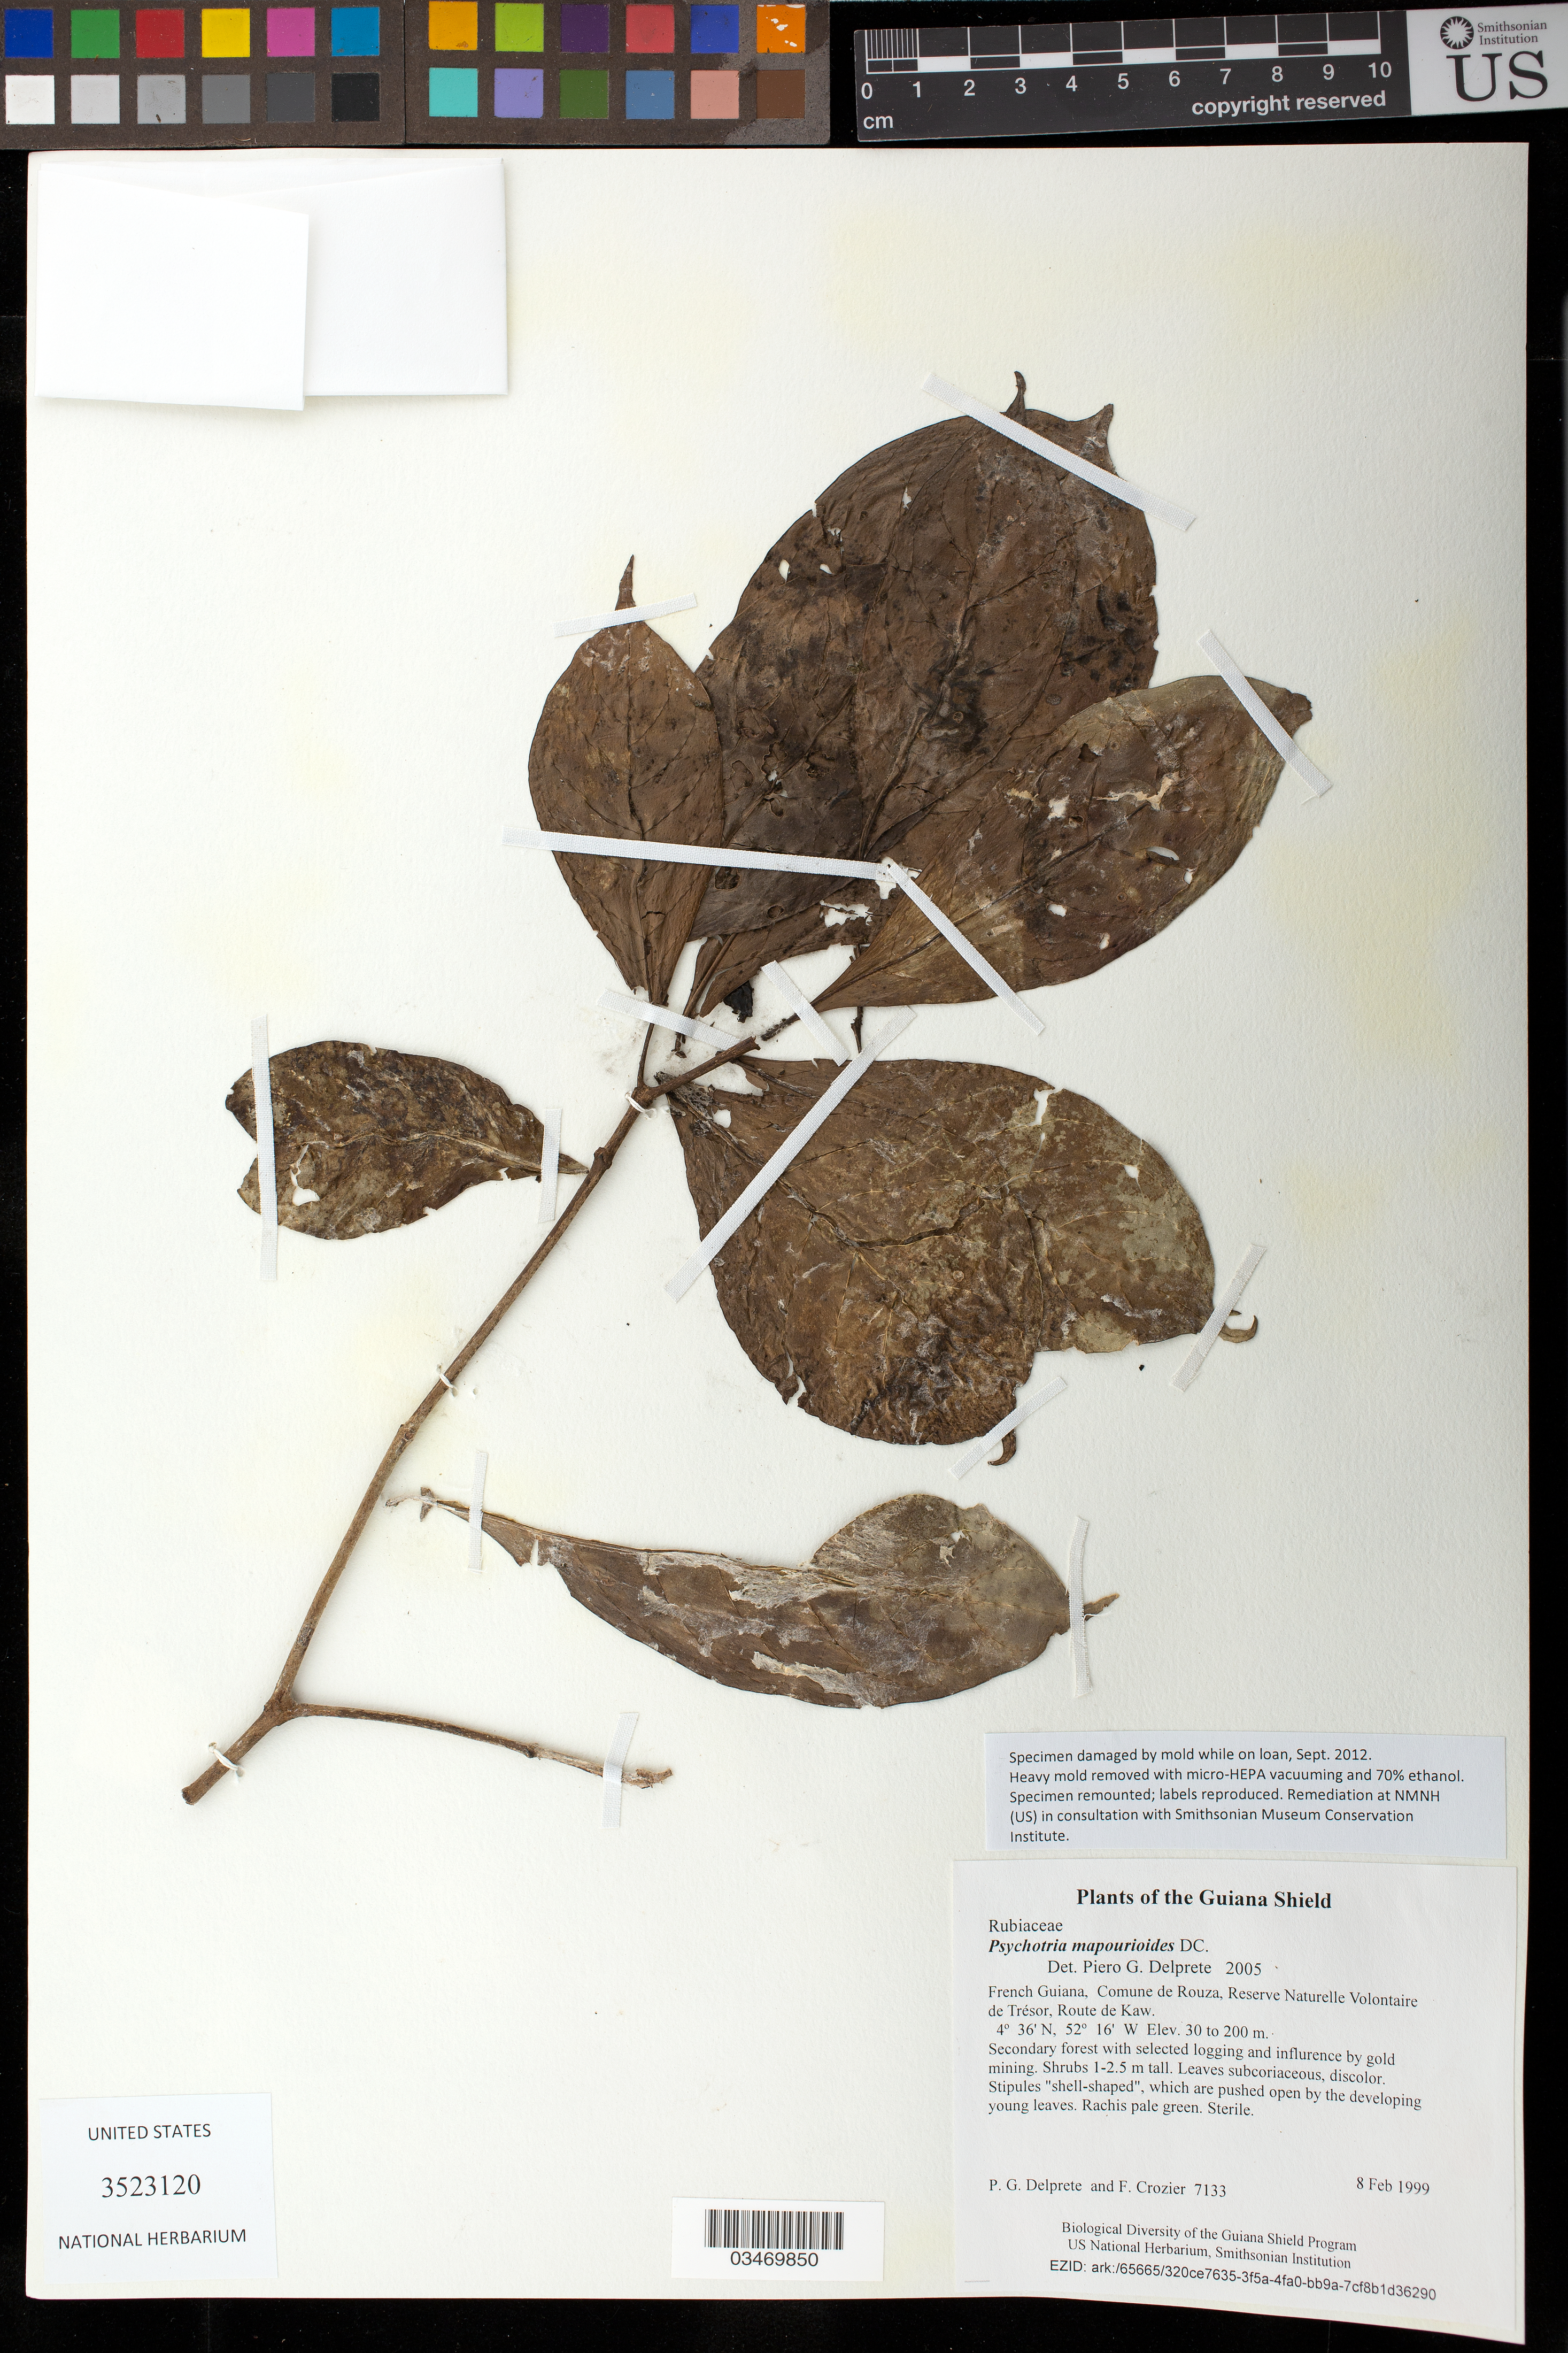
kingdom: Plantae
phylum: Tracheophyta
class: Magnoliopsida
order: Gentianales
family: Rubiaceae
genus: Psychotria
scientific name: Psychotria mapourioides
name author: DC.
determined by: Delprete, P. G., Herb. de Guyane Cay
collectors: P. G. Delprete & F. Crozier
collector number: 7133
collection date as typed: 8 Feb 1999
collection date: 1999-02-08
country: French Guiana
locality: Comune de Rouza, Reserve Naturelle Volontaire de Trésor, Route de Kaw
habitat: Secondary forest with selected logging and influrence by gold mining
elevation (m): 30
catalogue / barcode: US 3523120